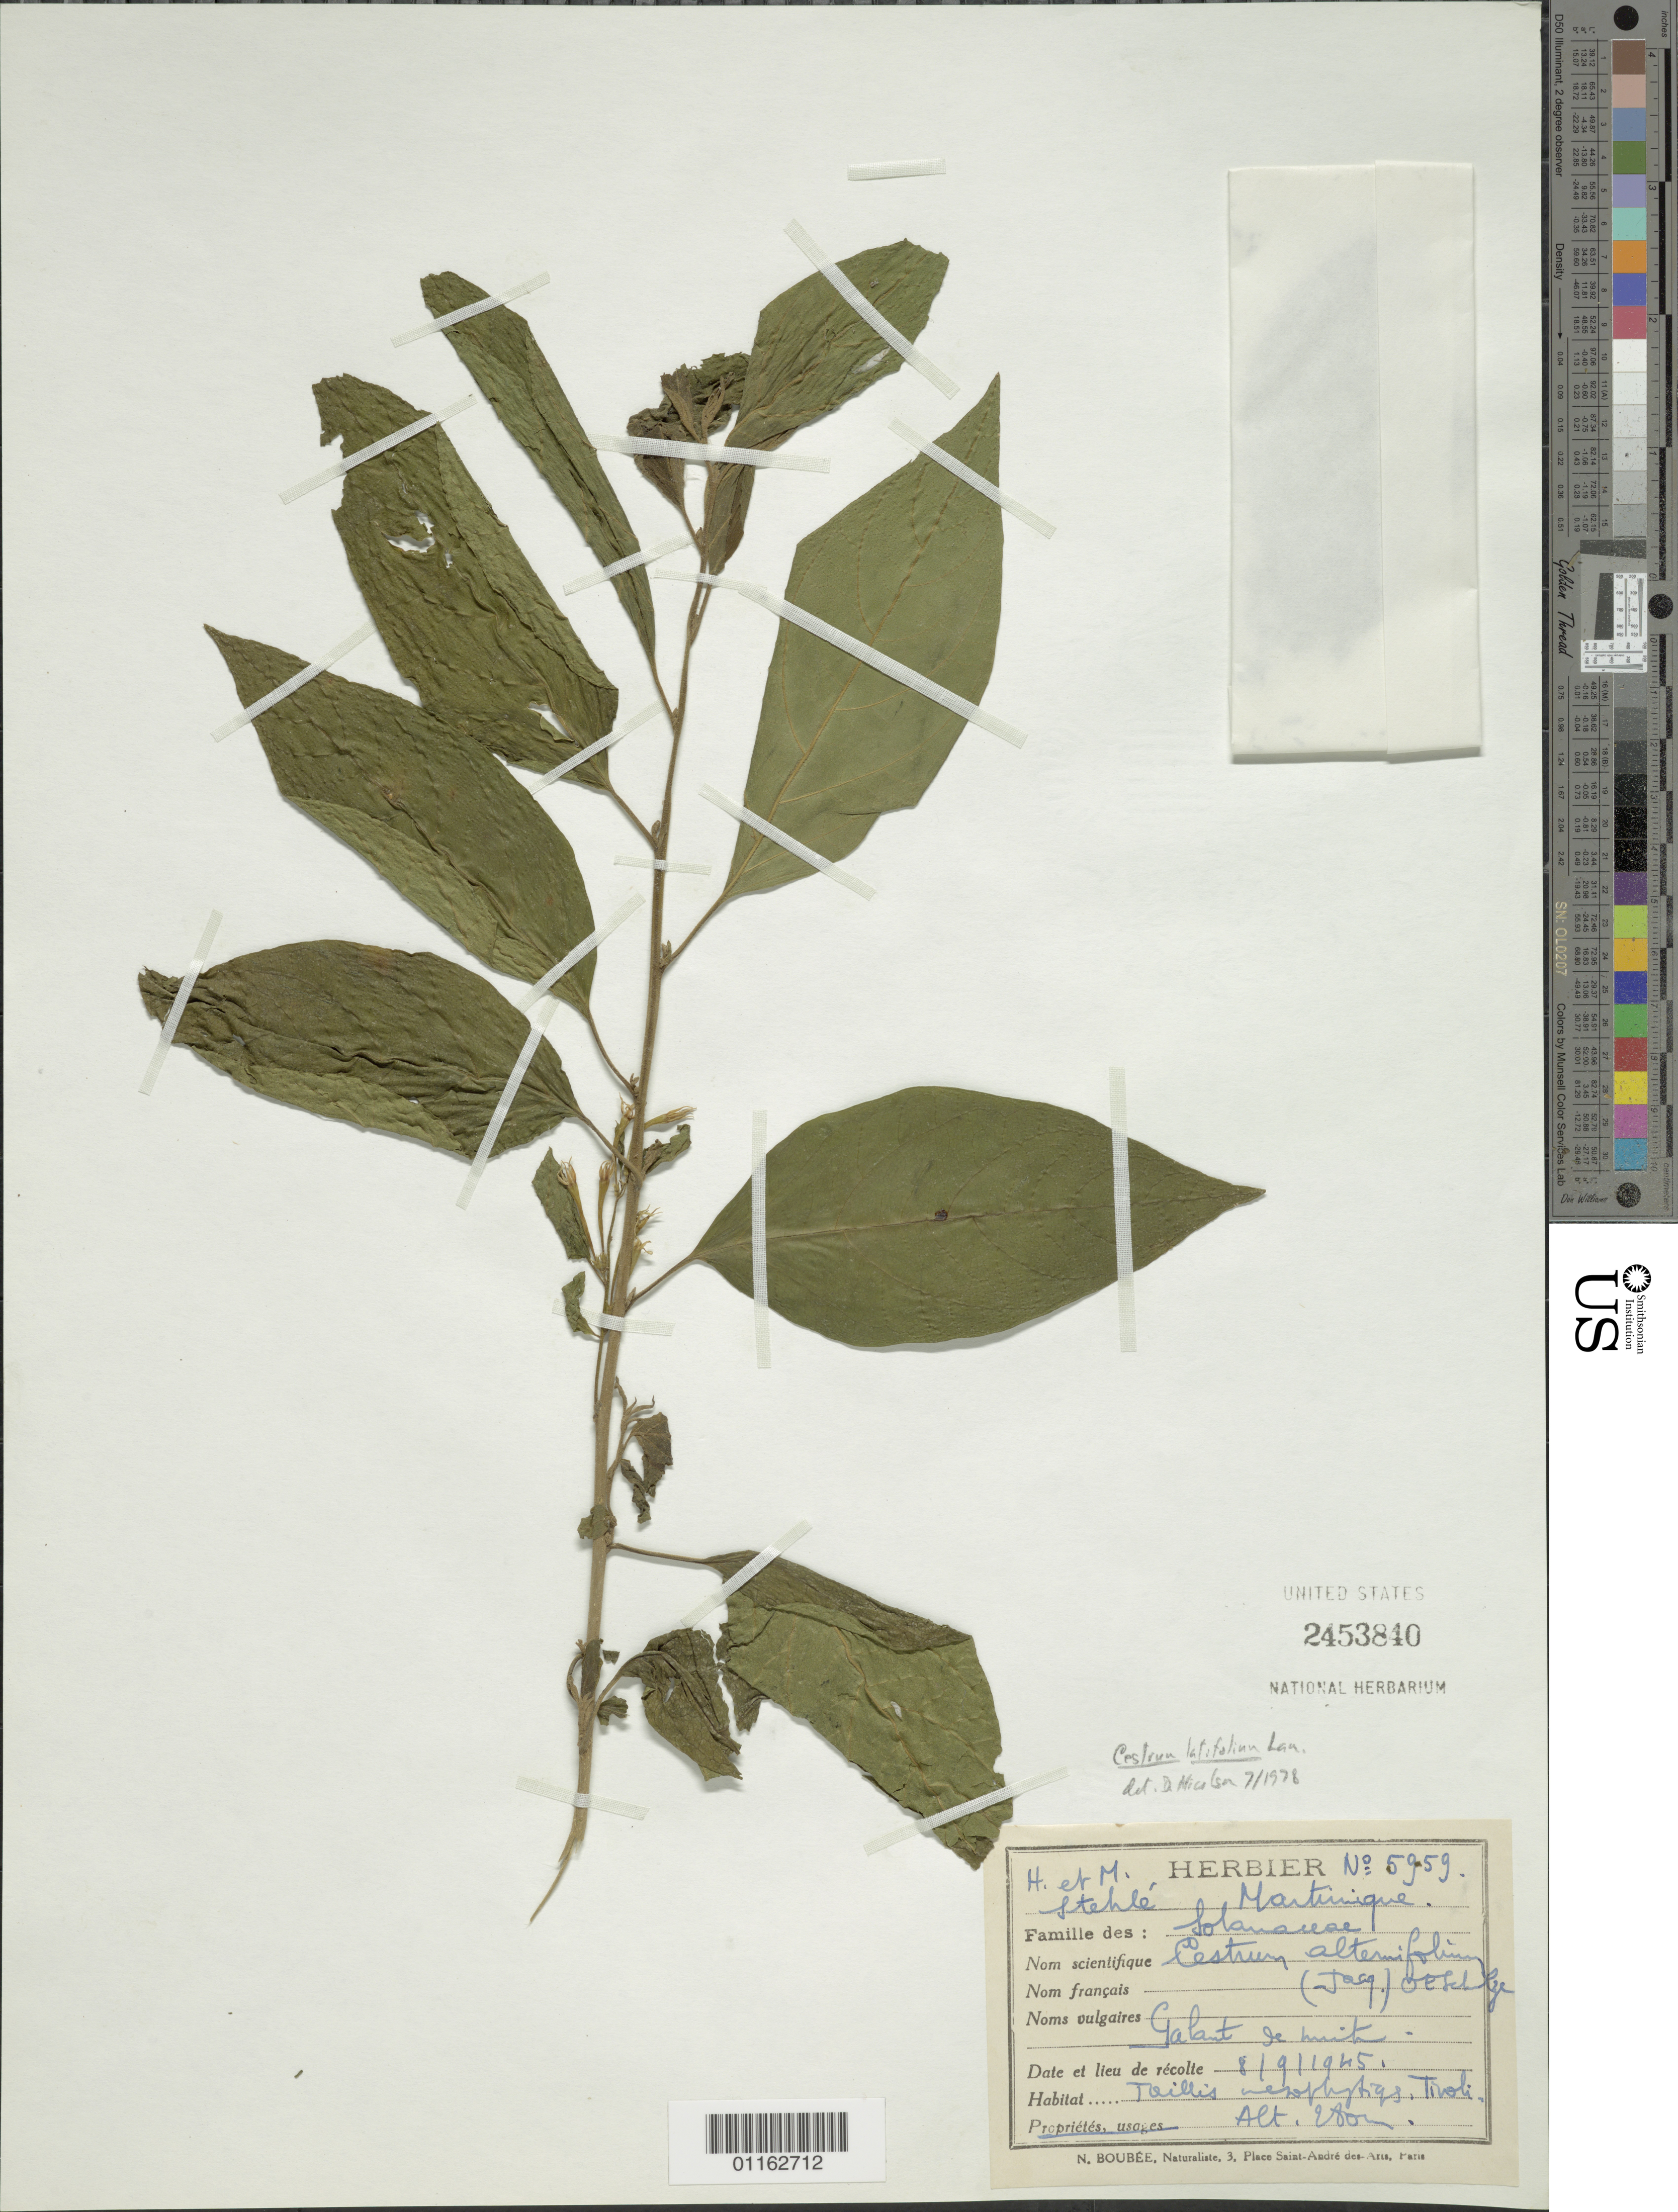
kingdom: Plantae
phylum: Tracheophyta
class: Magnoliopsida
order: Solanales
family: Solanaceae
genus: Cestrum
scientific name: Cestrum latifolium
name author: Lam.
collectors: H. Stehlé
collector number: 5959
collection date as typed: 09 Aug 1945 or 08 Sep 1945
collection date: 1945-08-09 or 1945-09-08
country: Martinique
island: Martinique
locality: taillis menphytiqe; tivoli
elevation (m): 200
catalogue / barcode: US 2453840